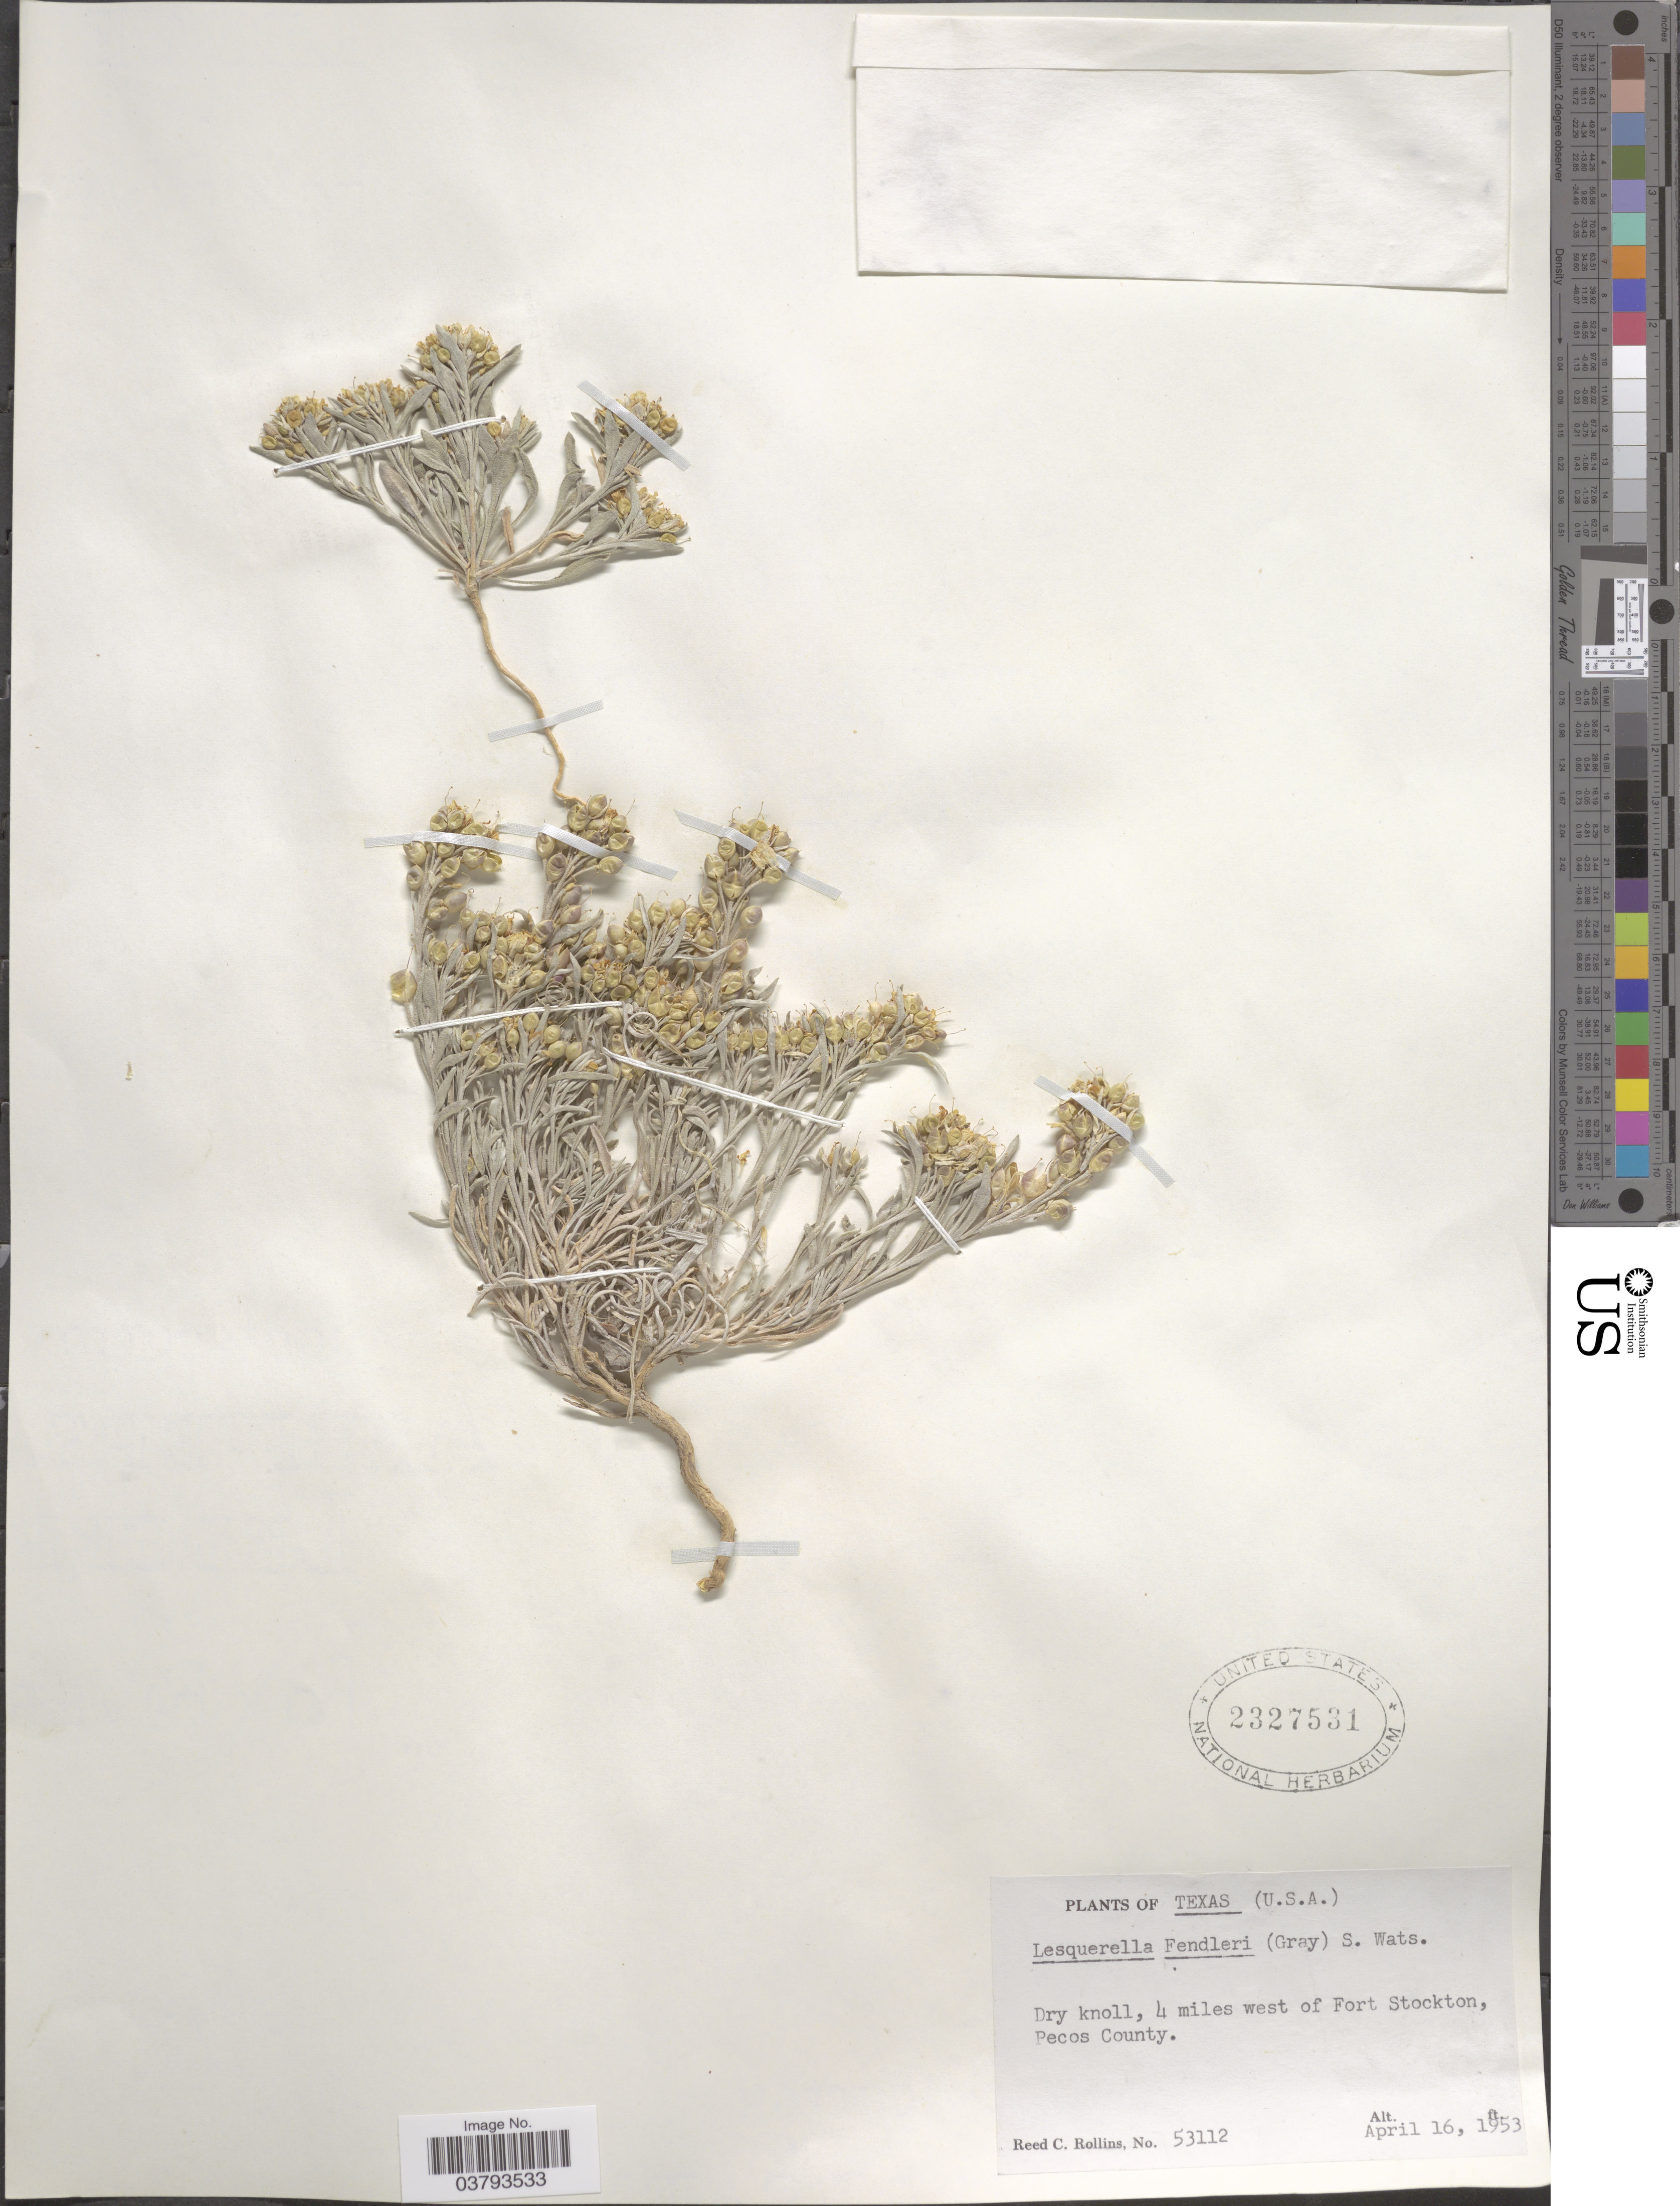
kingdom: Plantae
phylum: Tracheophyta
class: Magnoliopsida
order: Brassicales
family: Brassicaceae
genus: Lesquerella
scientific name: Lesquerella fendleri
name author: (A. Gray) S. Watson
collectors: R. C. Rollins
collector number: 53112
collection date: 1953-04-16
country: United States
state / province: Texas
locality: Dry knoll, 4 miles west of Fort Stockton, Pecos County.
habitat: dry knoll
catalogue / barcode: US 2327531